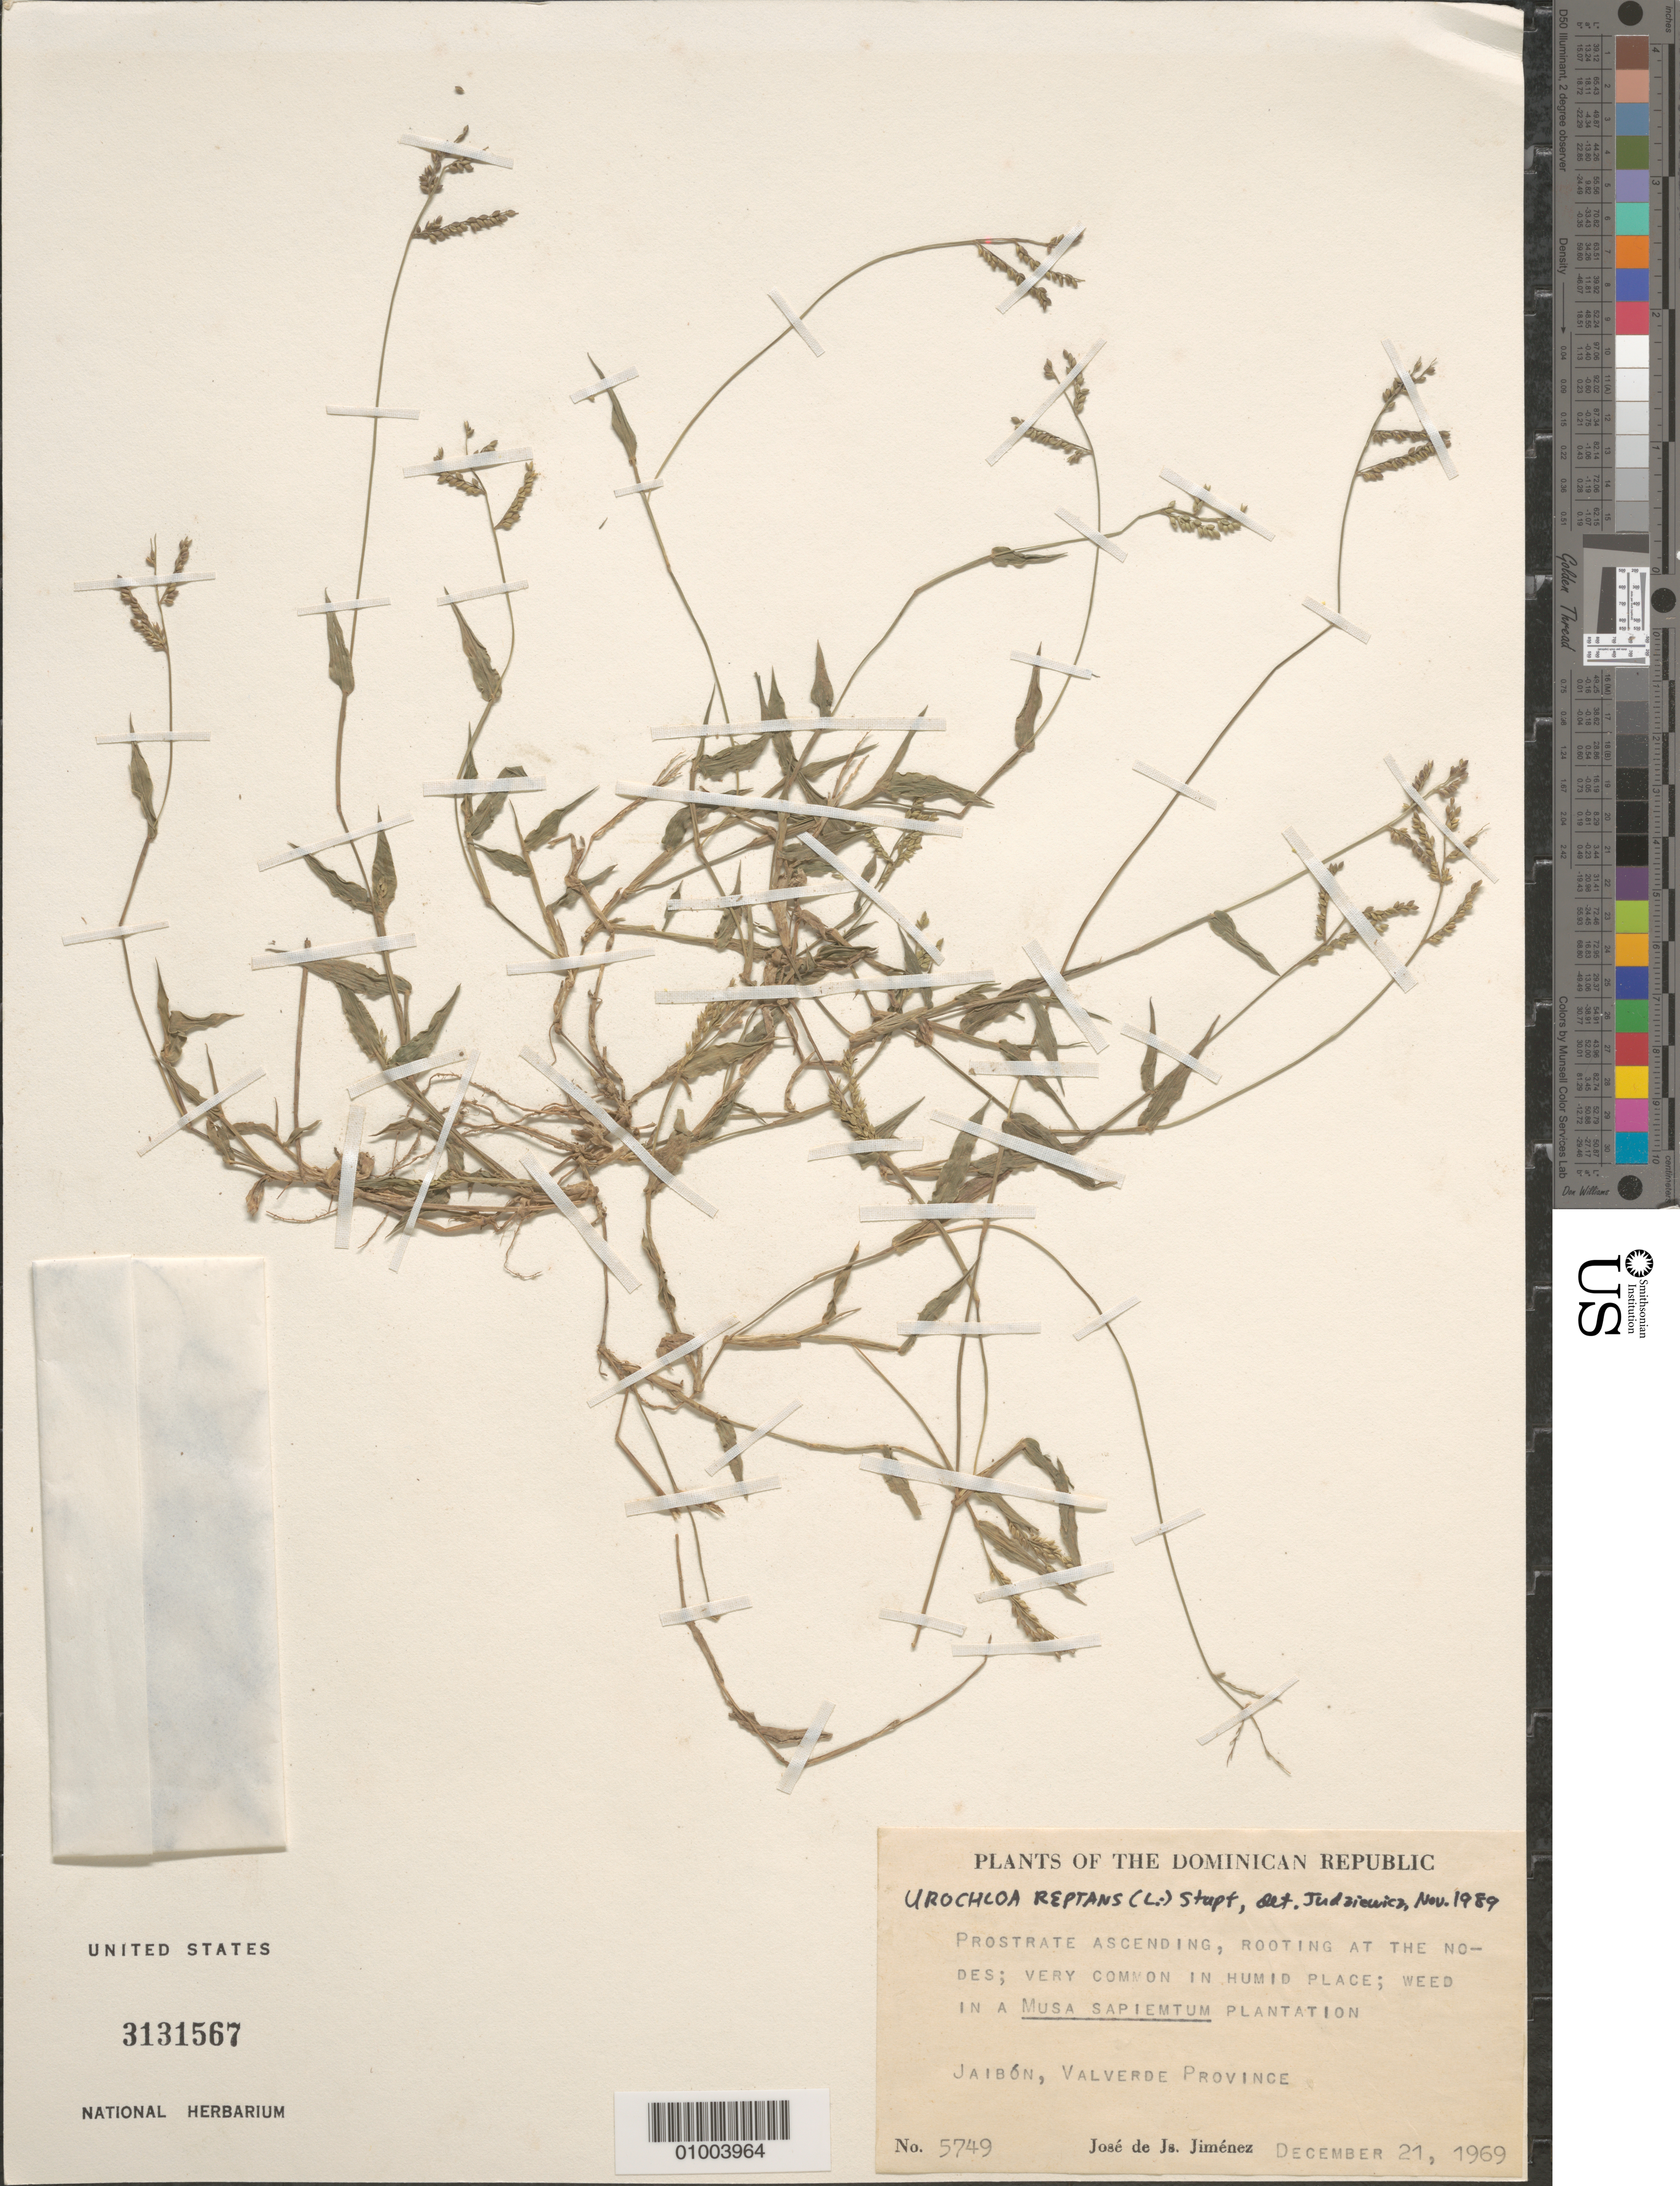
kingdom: Plantae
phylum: Tracheophyta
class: Liliopsida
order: Poales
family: Poaceae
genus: Urochloa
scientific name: Urochloa reptans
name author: (L.) Stapf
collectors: J. J. Jiménez Almonte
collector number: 5749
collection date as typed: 21 Dec 1969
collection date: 1969-12-21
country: Dominican Republic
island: Hispaniola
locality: Jaibon, Valverde Province. Prostrate ascending, rooting at the nodes; very common in humid place; weed in a musa sapiemtum plantation.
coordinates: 0 N, 0 E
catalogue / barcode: US 3131567